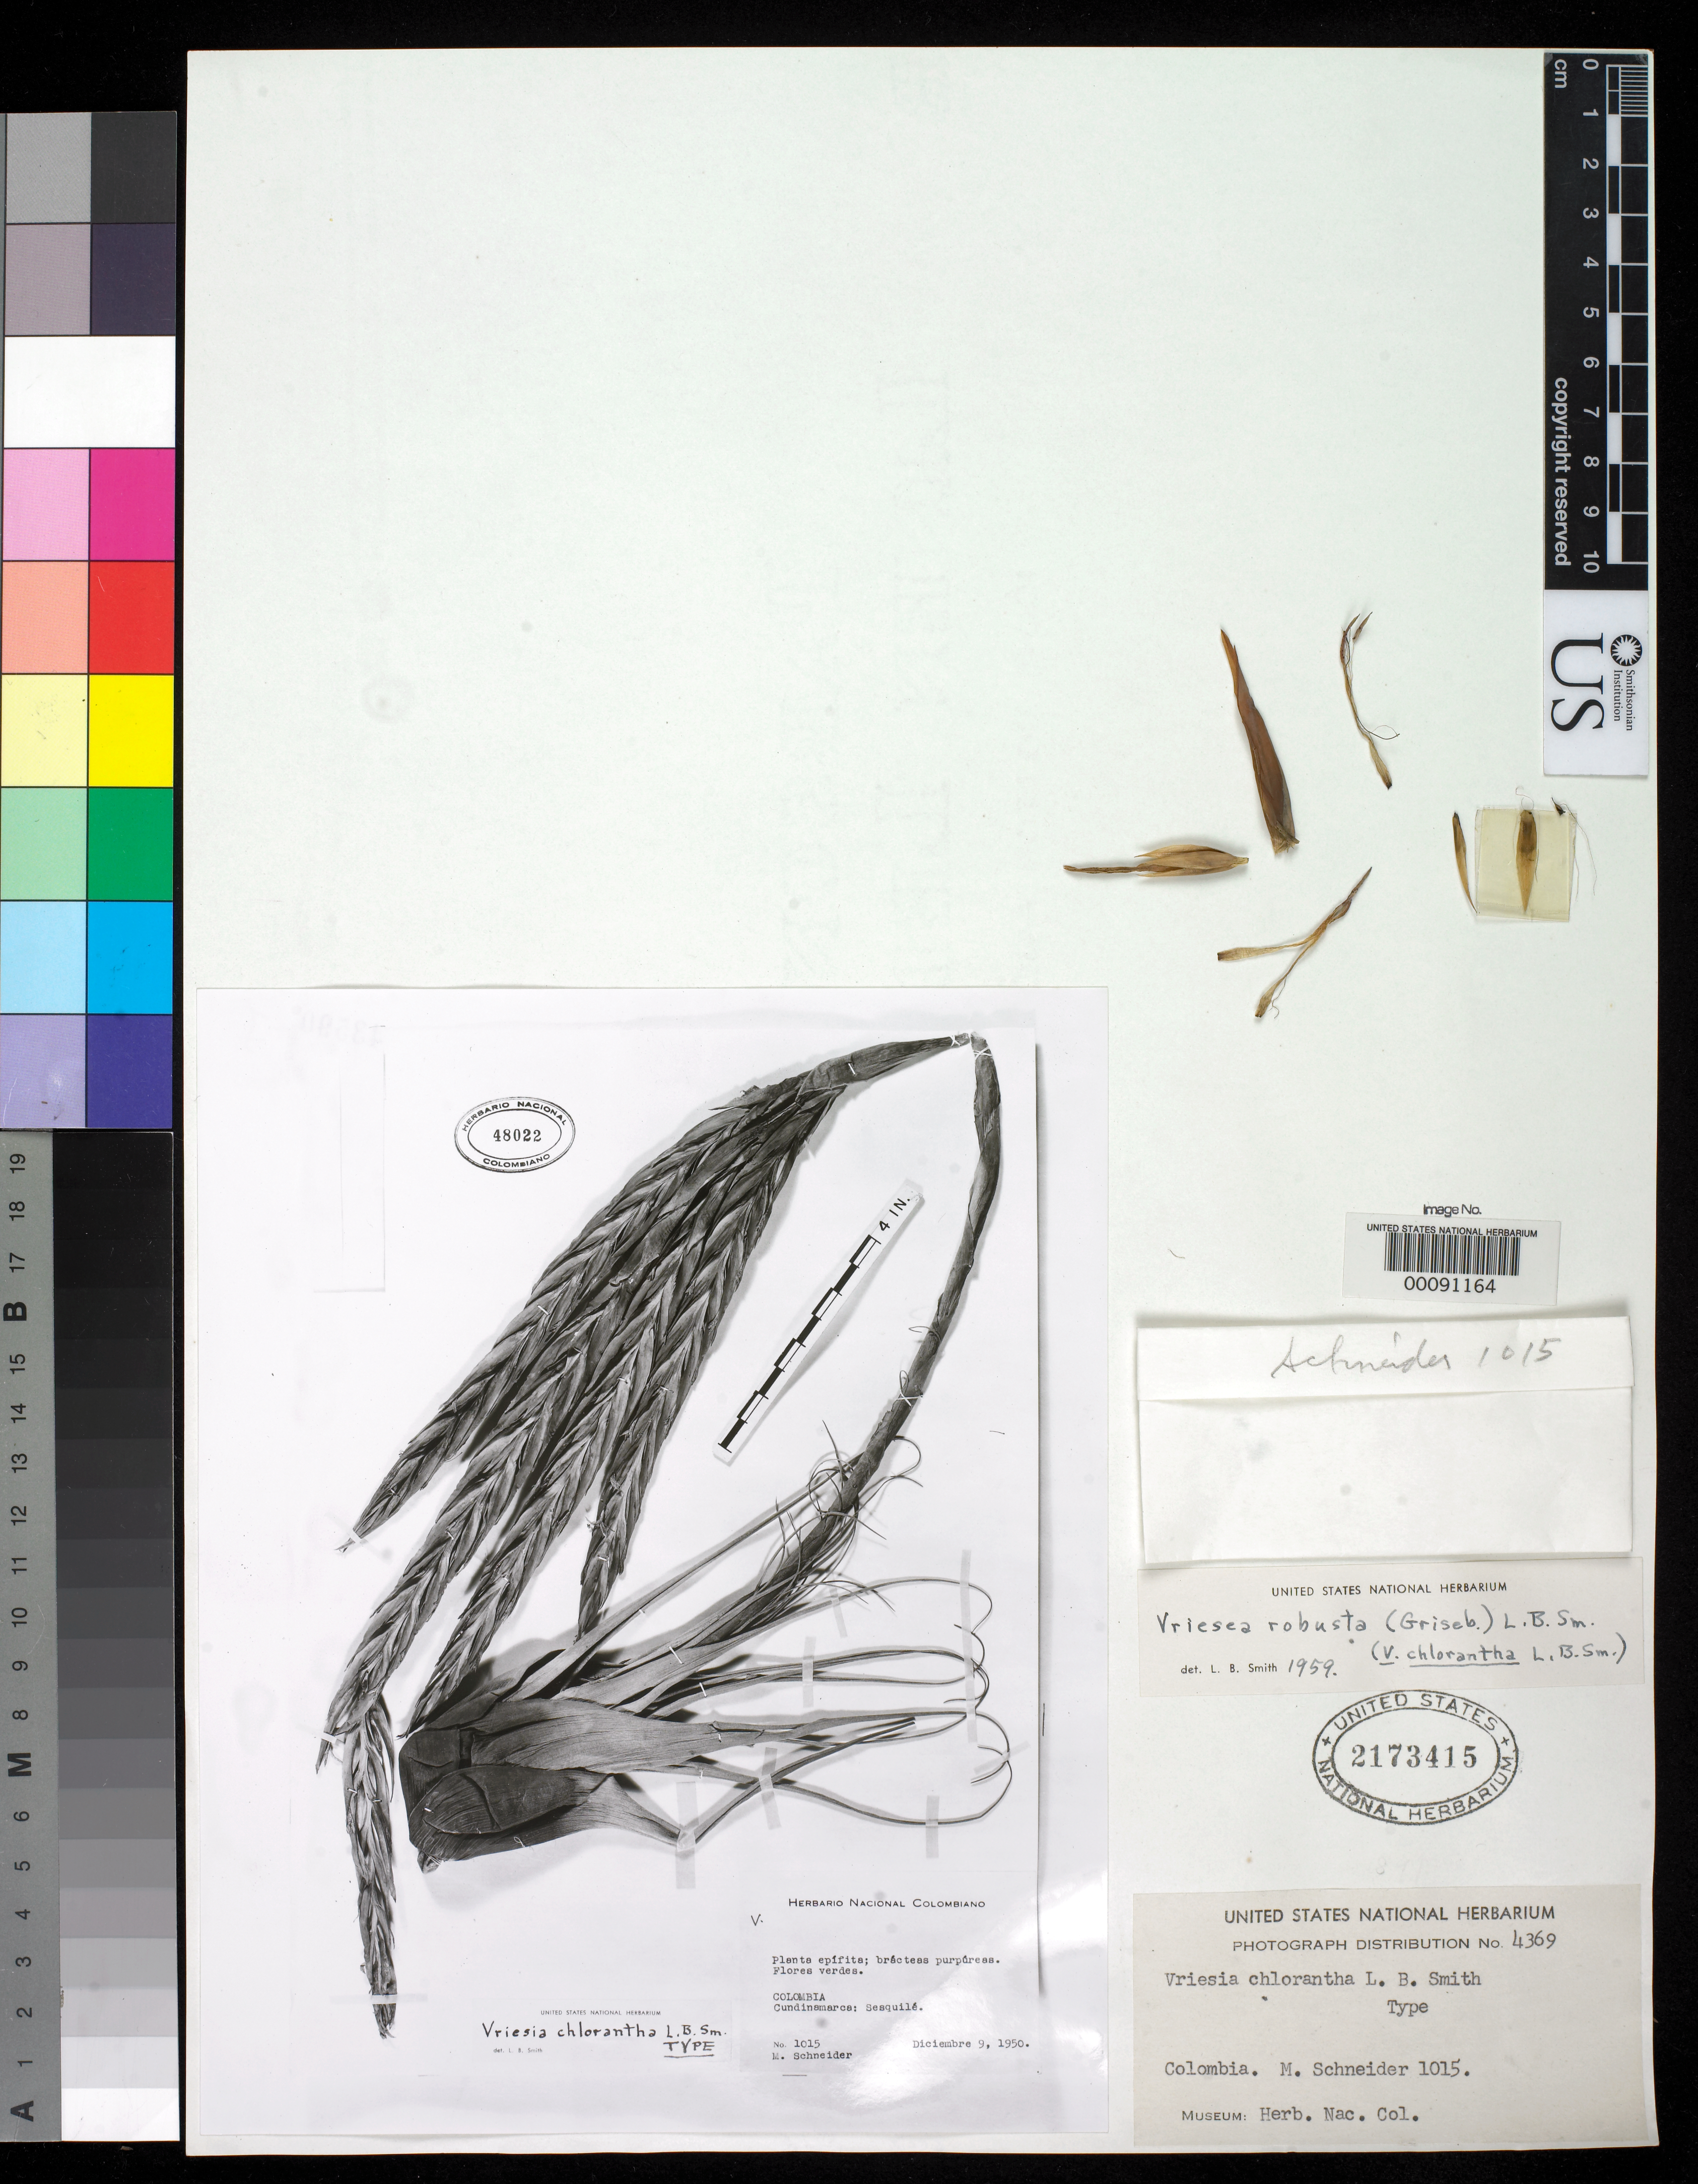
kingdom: Plantae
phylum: Tracheophyta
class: Liliopsida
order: Poales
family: Bromeliaceae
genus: Vriesea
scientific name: Vriesea chlorantha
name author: L.B. Sm.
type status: Isotype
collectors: M. Schneider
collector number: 1015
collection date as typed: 09 Dec 1950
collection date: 1950-12-09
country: Colombia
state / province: Cundinamarca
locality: Sesquile.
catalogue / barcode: US 2173415